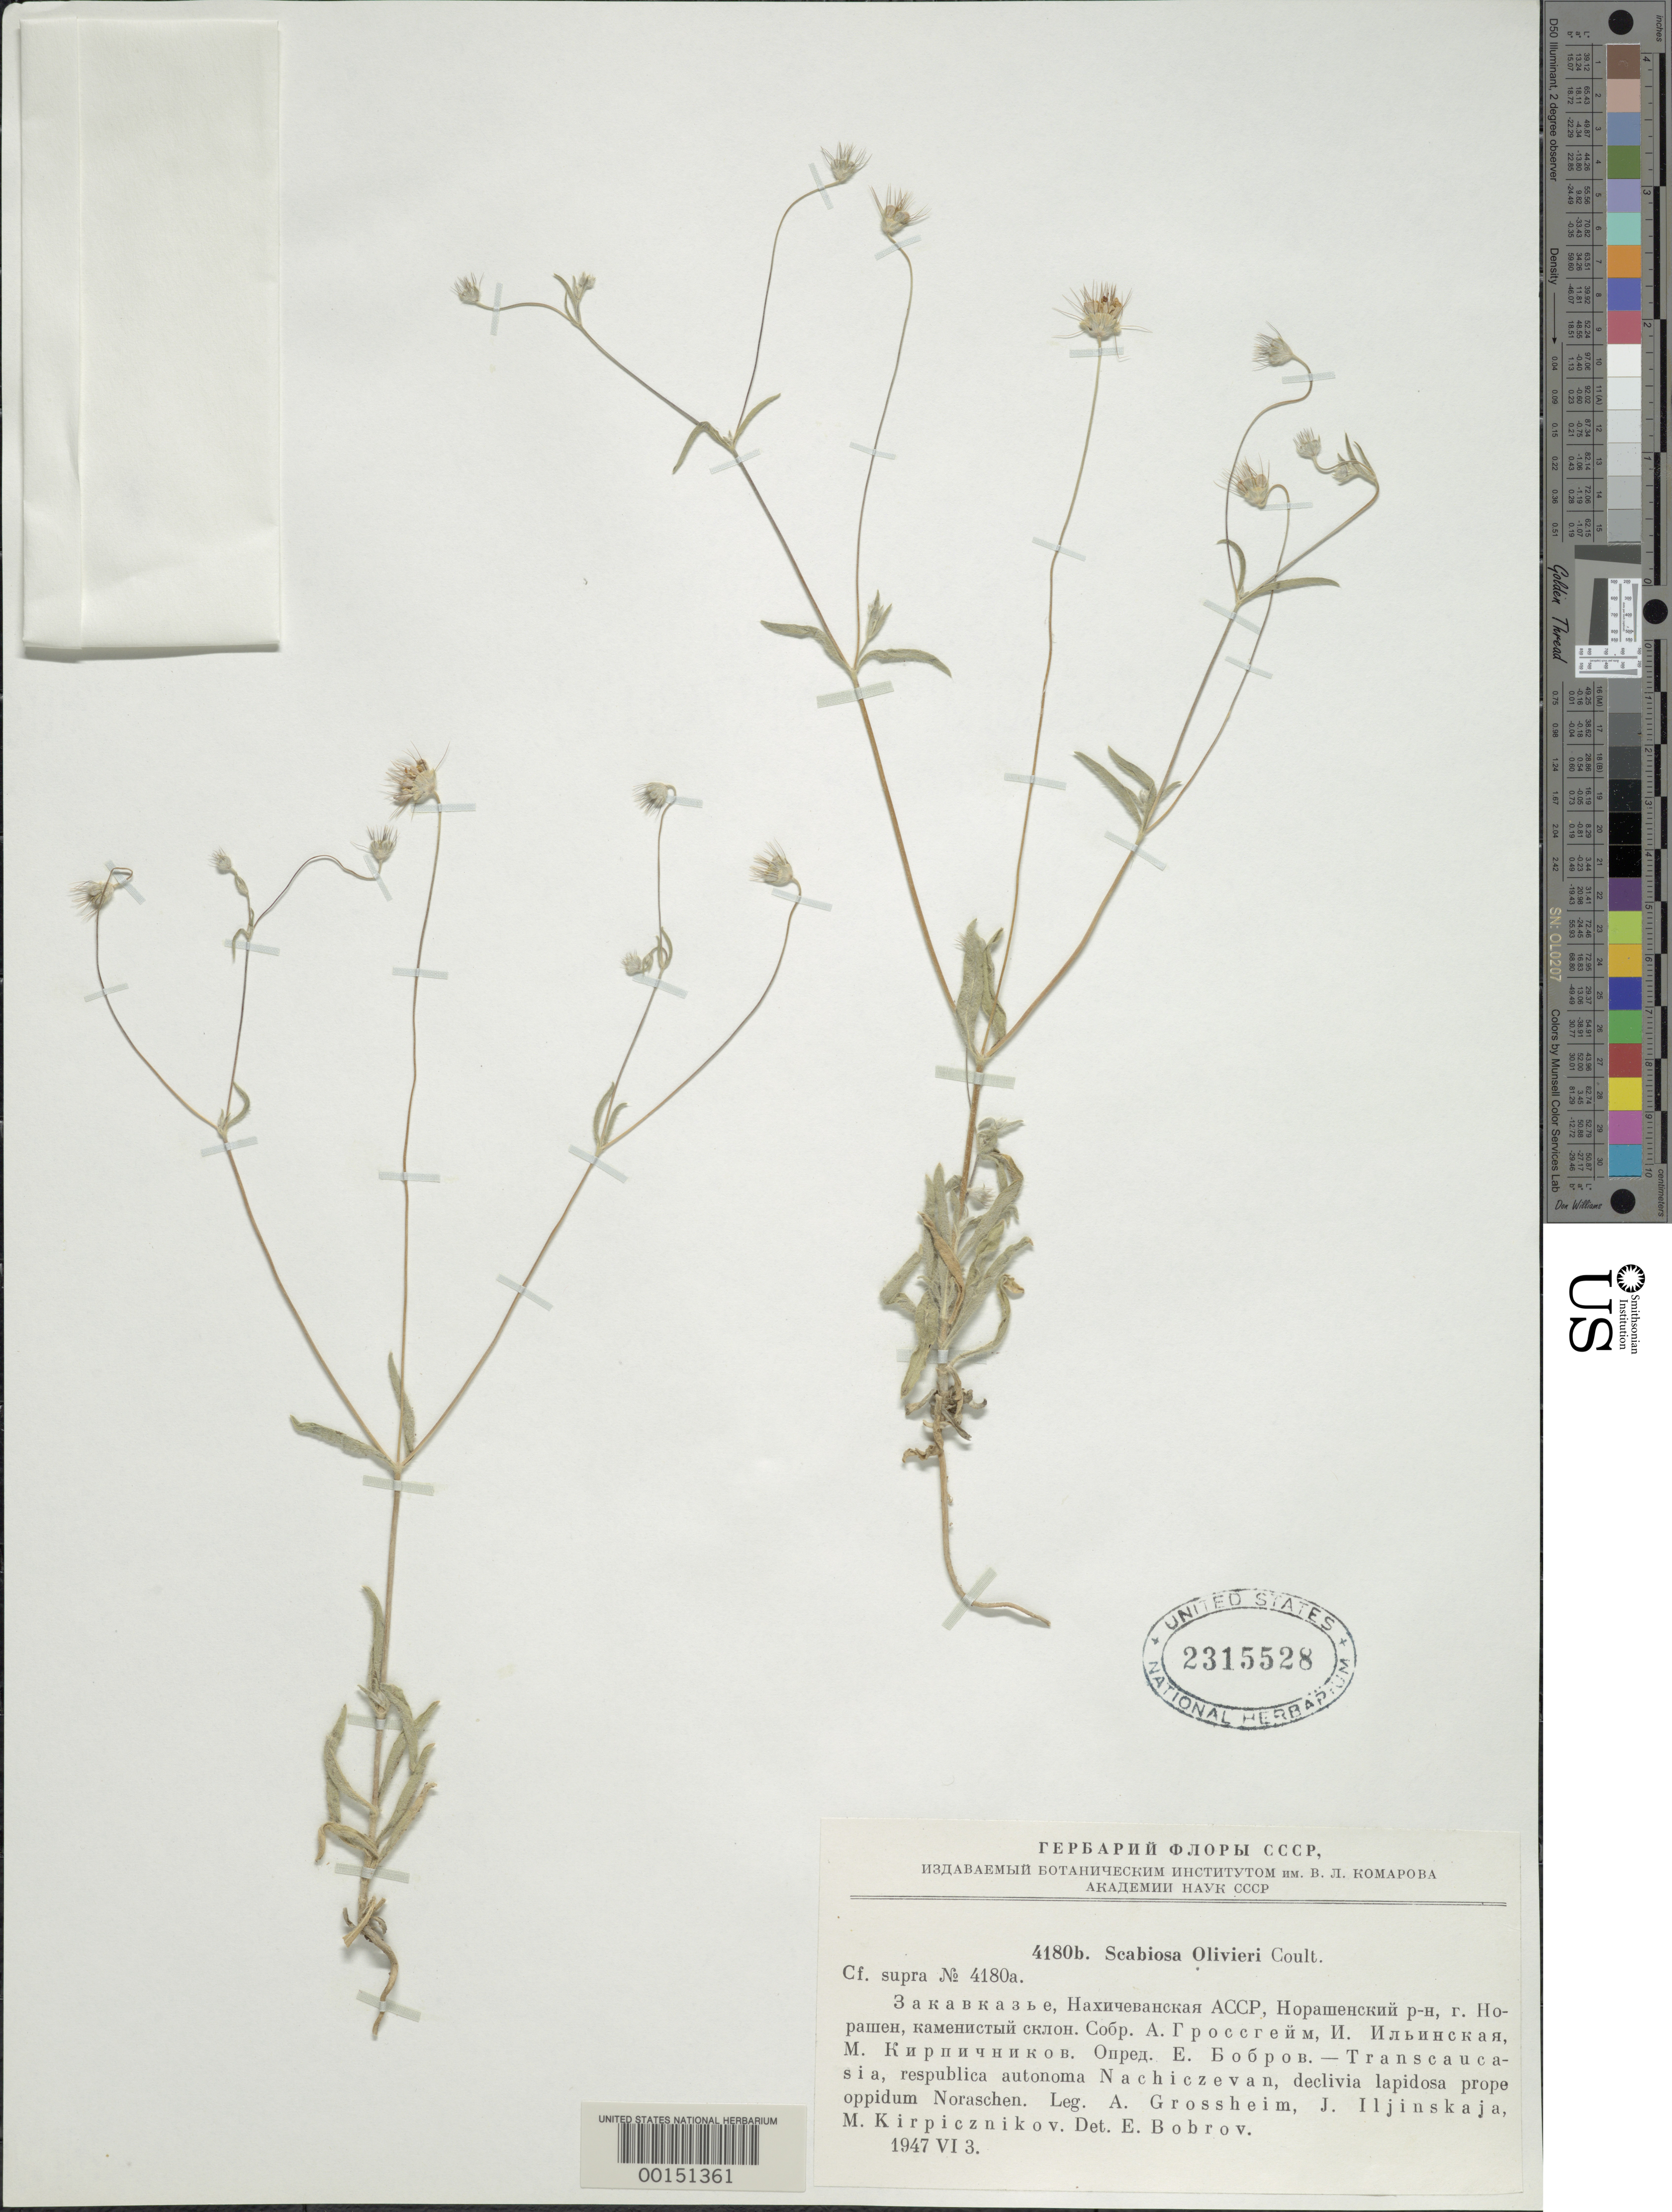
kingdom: Plantae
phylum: Tracheophyta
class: Magnoliopsida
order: Dipsacales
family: Caprifoliaceae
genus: Scabiosa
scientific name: Scabiosa olivieri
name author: Coult.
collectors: A. Grossheim, J. Iljinskaja & M. Kirpicznikov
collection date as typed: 03 Jun 1947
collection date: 1947-06-03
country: Azerbaijan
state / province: Nakhchivan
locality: Kachizczevan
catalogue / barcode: US 2315528